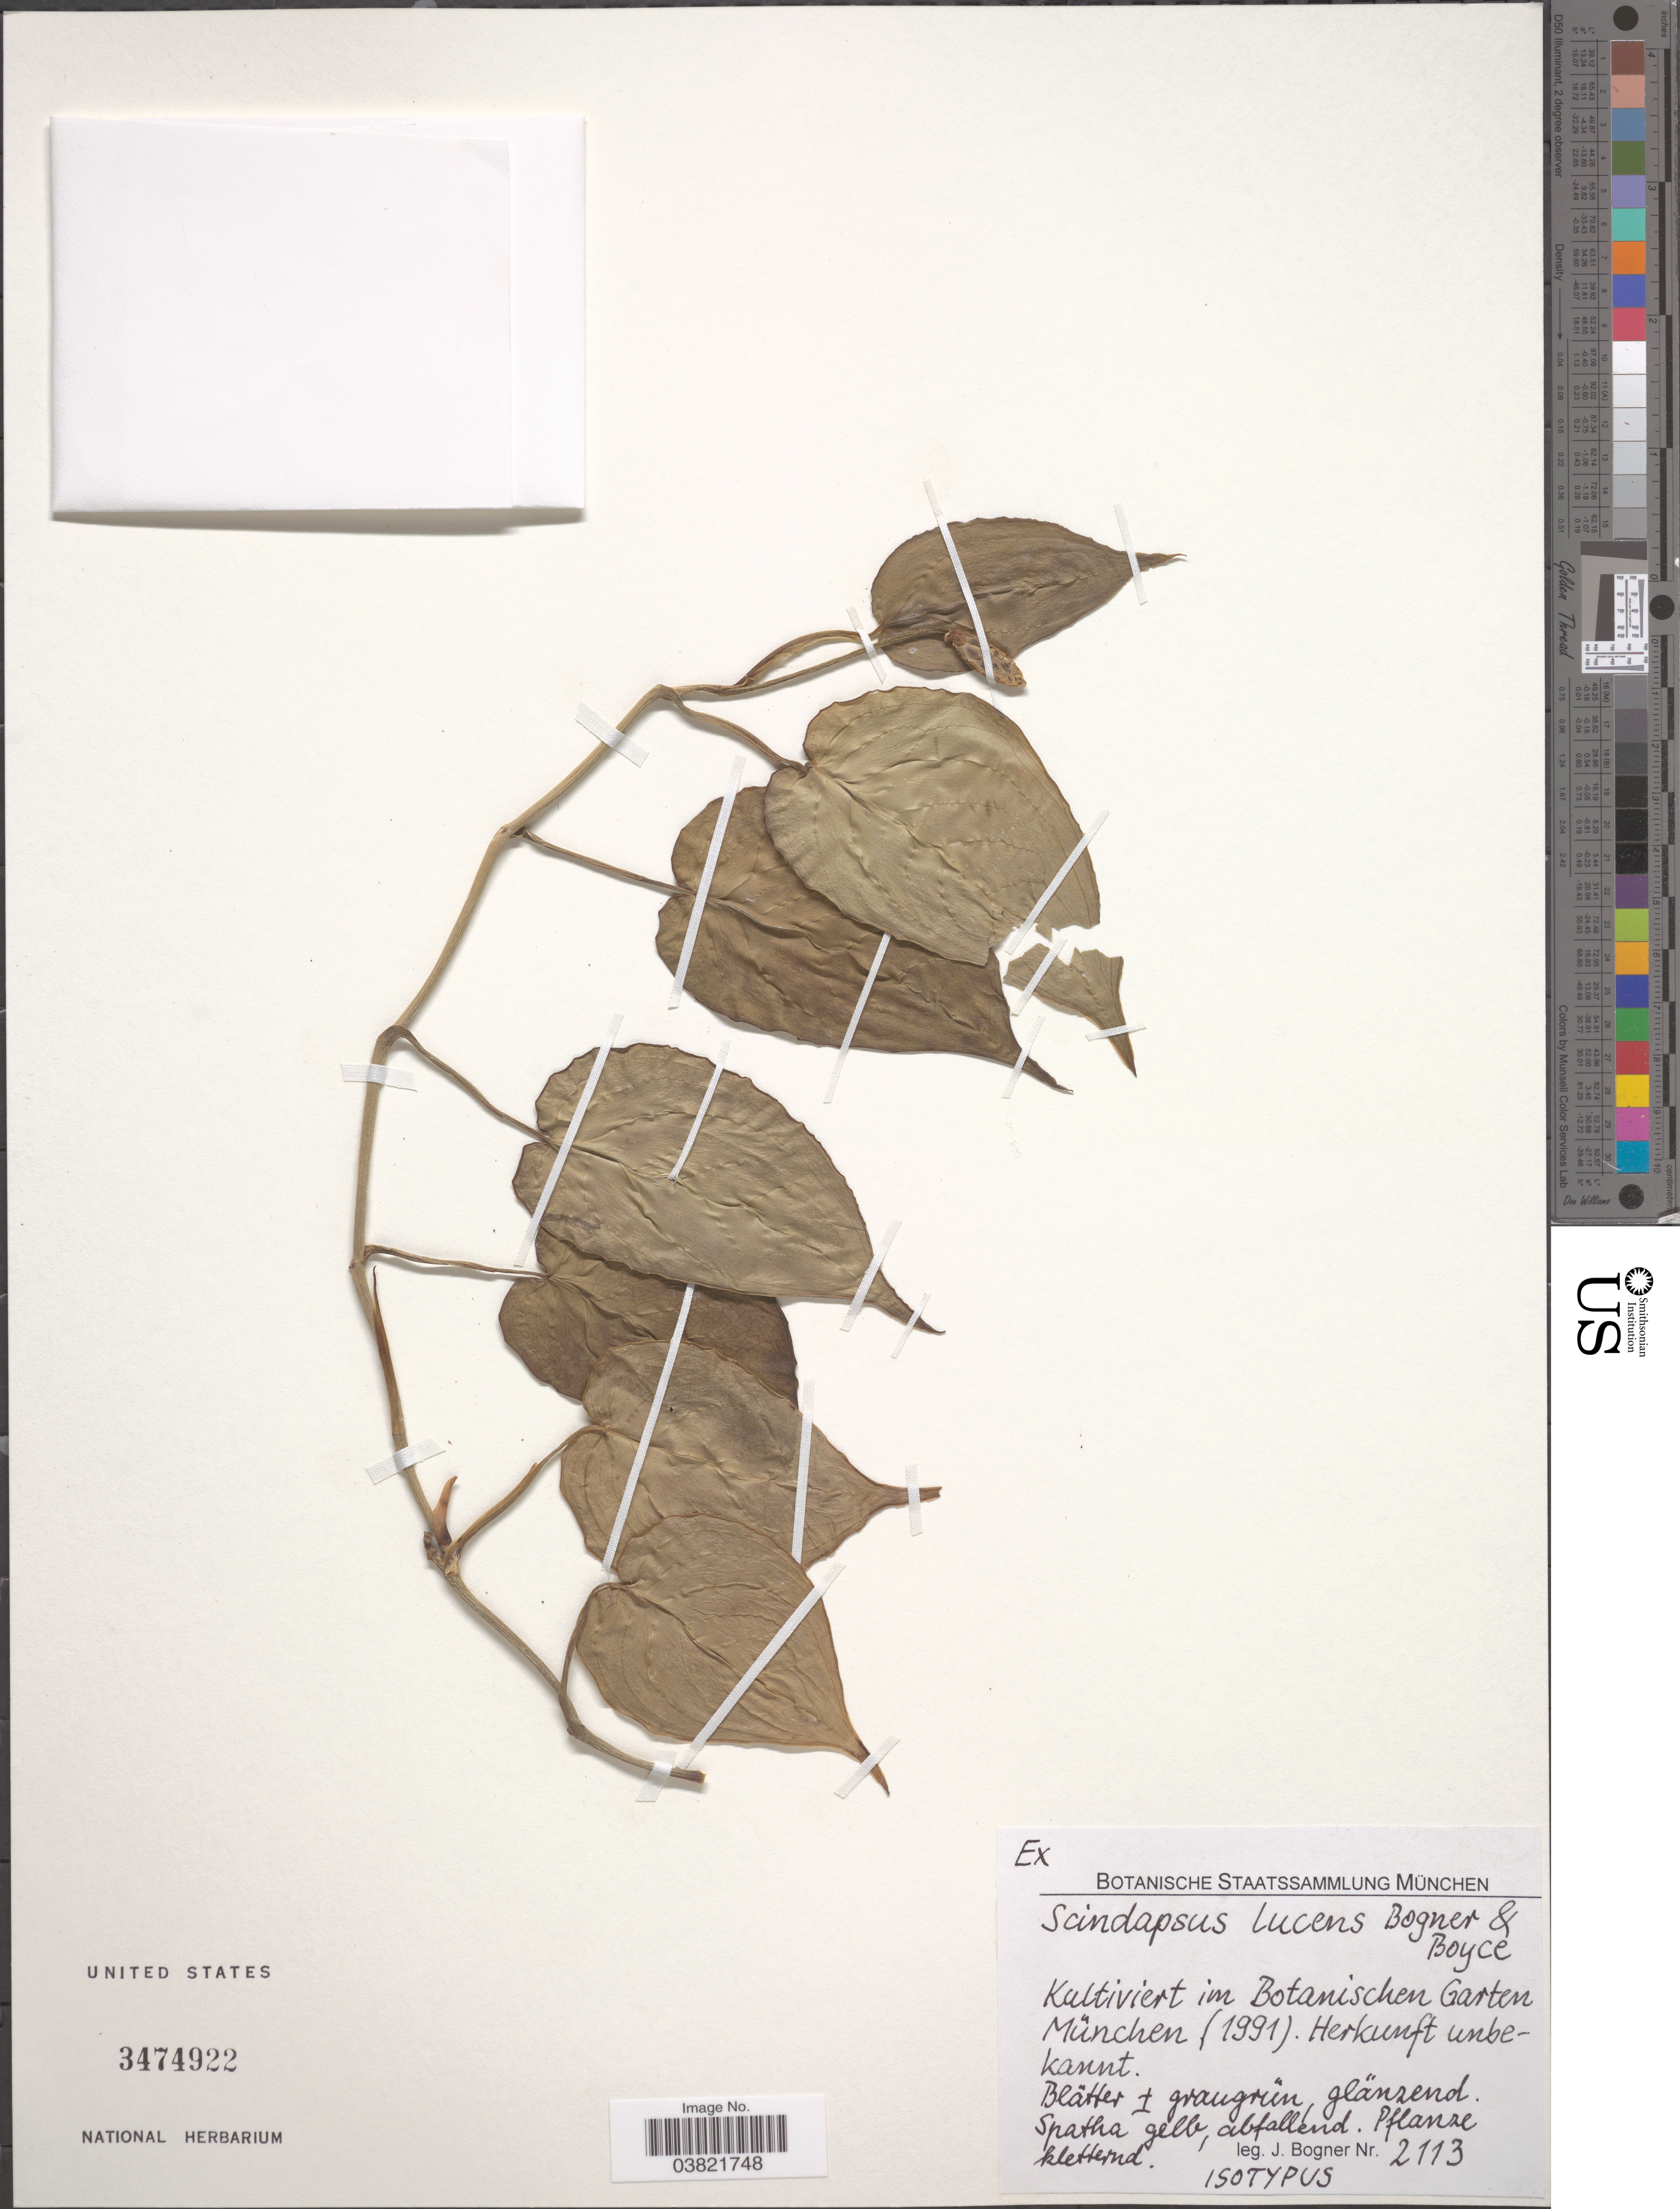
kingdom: Plantae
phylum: Tracheophyta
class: Liliopsida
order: Alismatales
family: Araceae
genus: Scindapsus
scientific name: Scindapsus lucens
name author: Bogner & P.C. Boyce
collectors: J. Bogner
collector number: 2113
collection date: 1991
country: Germany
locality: Botanischen Garten München.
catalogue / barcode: US 3474922